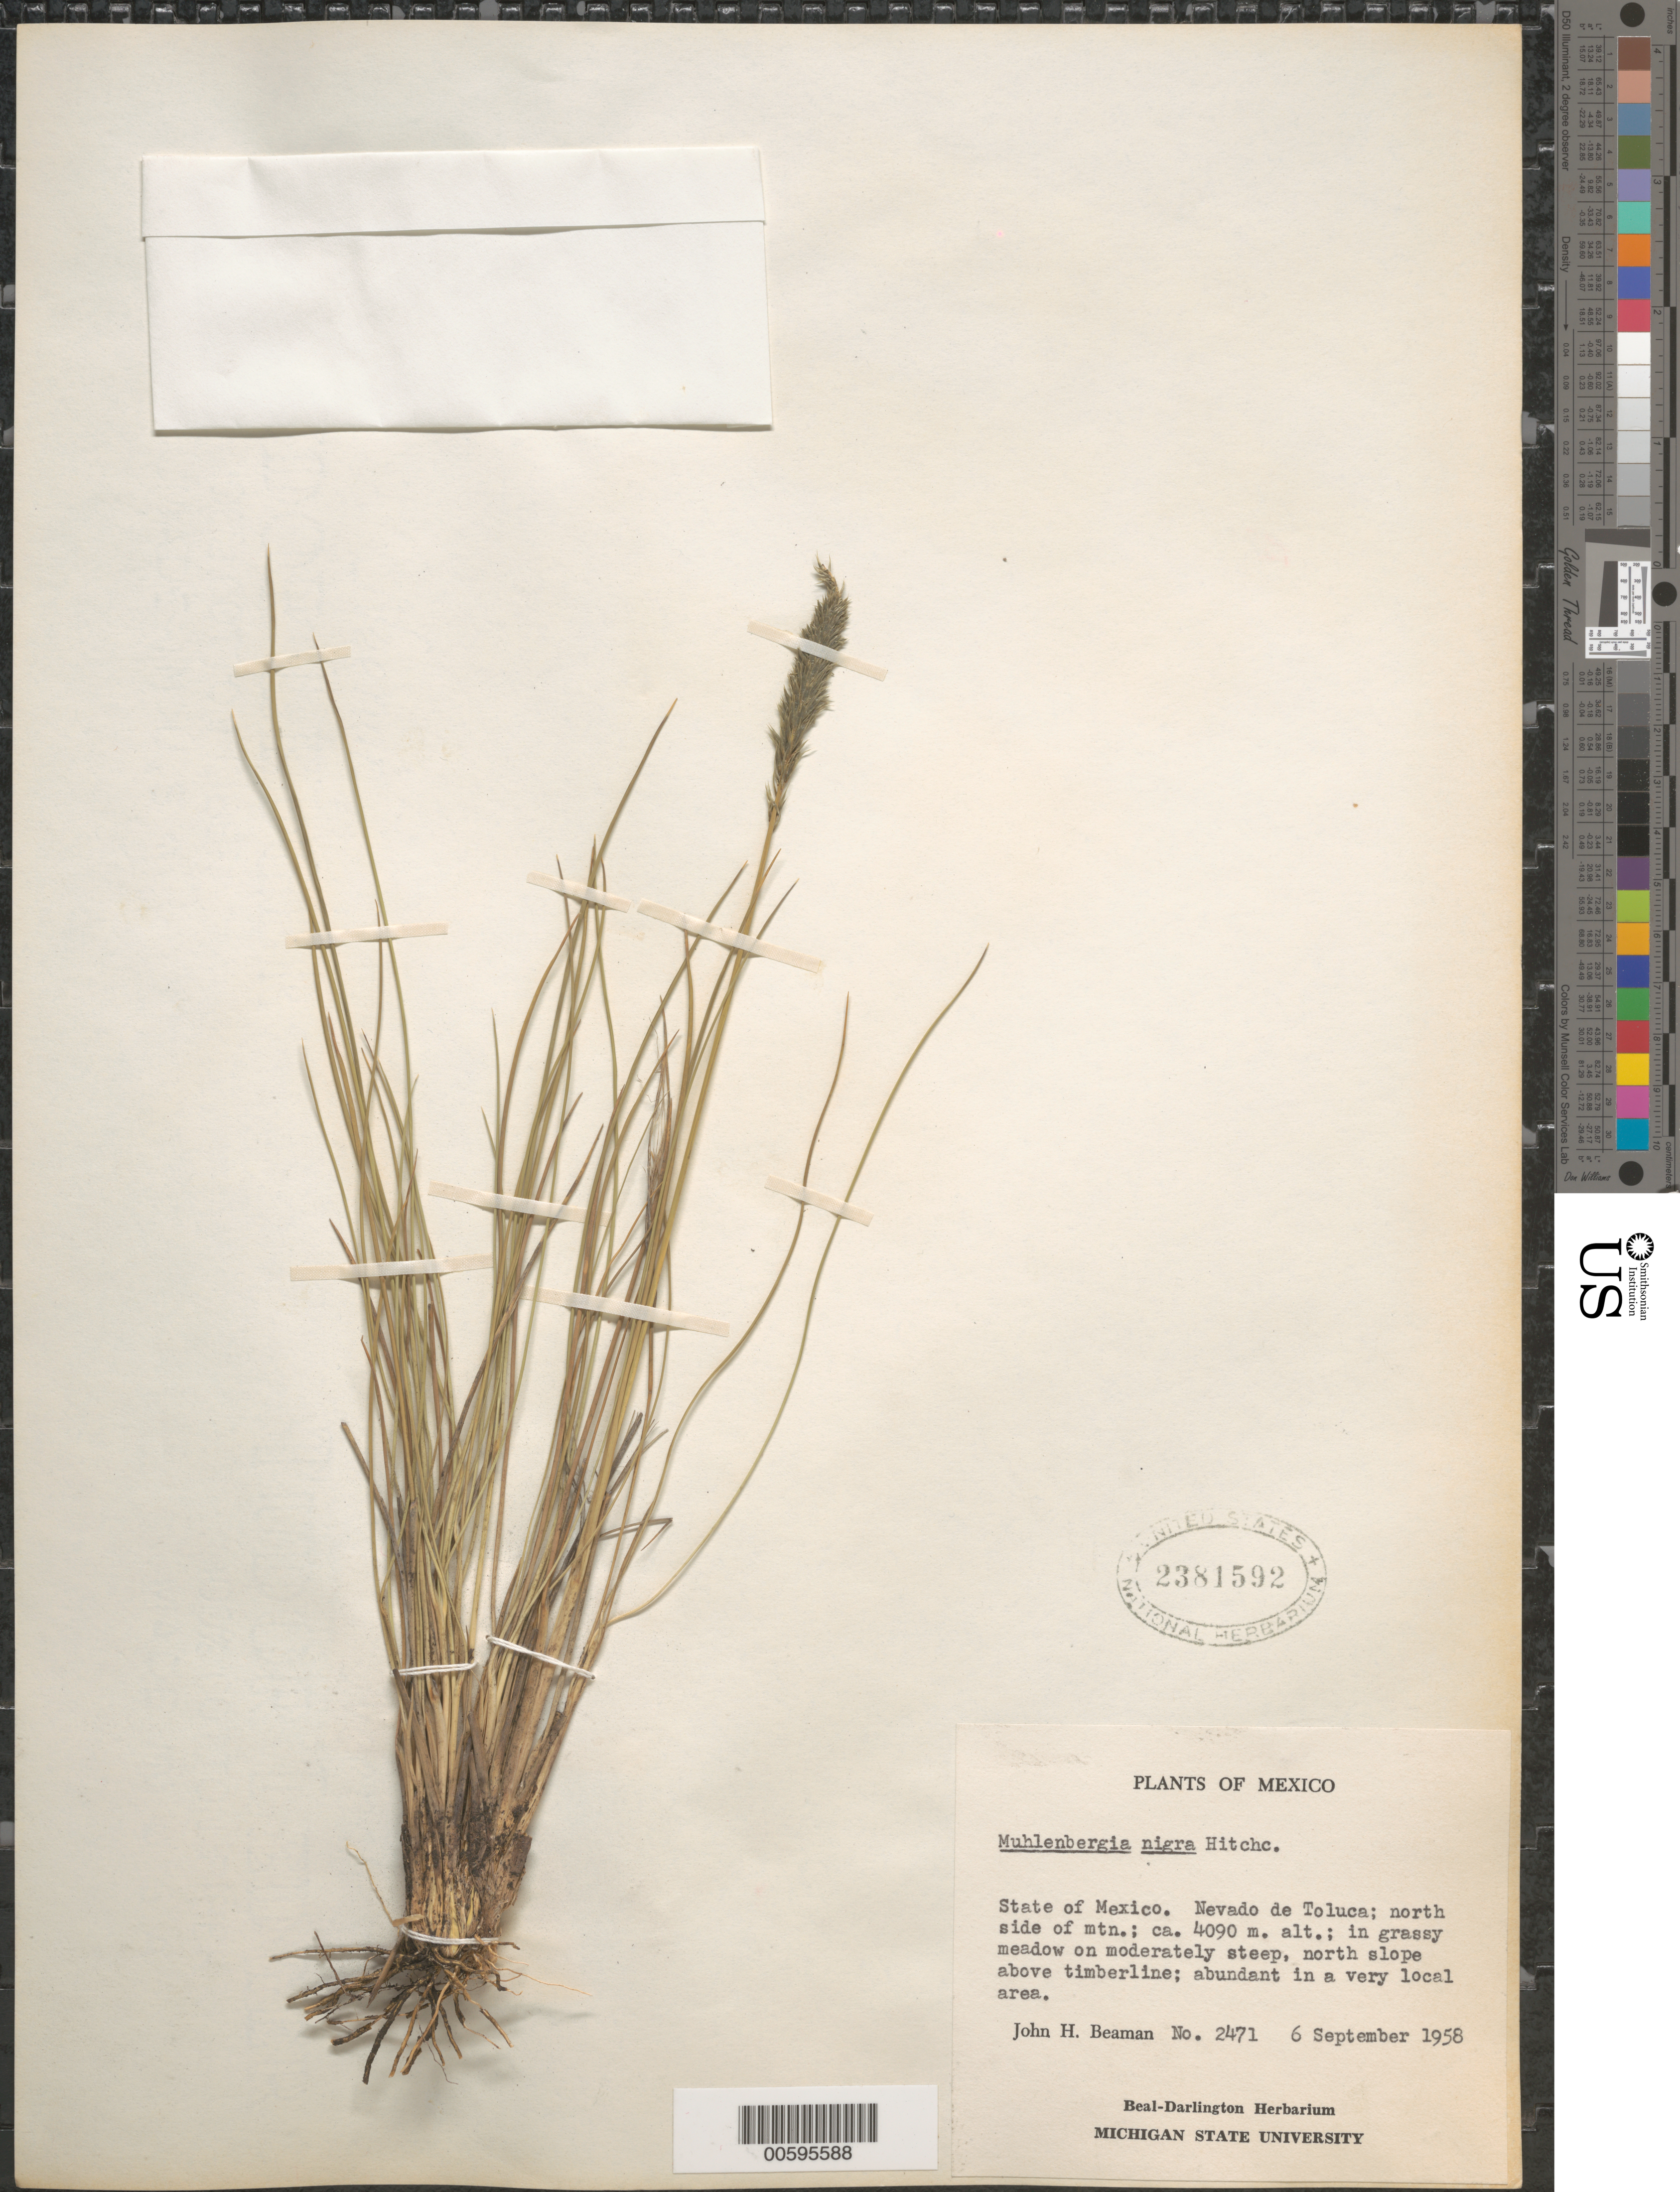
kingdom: Plantae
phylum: Tracheophyta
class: Liliopsida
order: Poales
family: Poaceae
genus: Muhlenbergia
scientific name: Muhlenbergia nigra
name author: Hitchc.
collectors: J. H. Beaman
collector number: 2471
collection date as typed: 6 Sep 1958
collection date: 1958-09-06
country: Mexico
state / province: México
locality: Nevado de Toluca; N side of mt.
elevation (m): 4090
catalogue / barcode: US 2381592